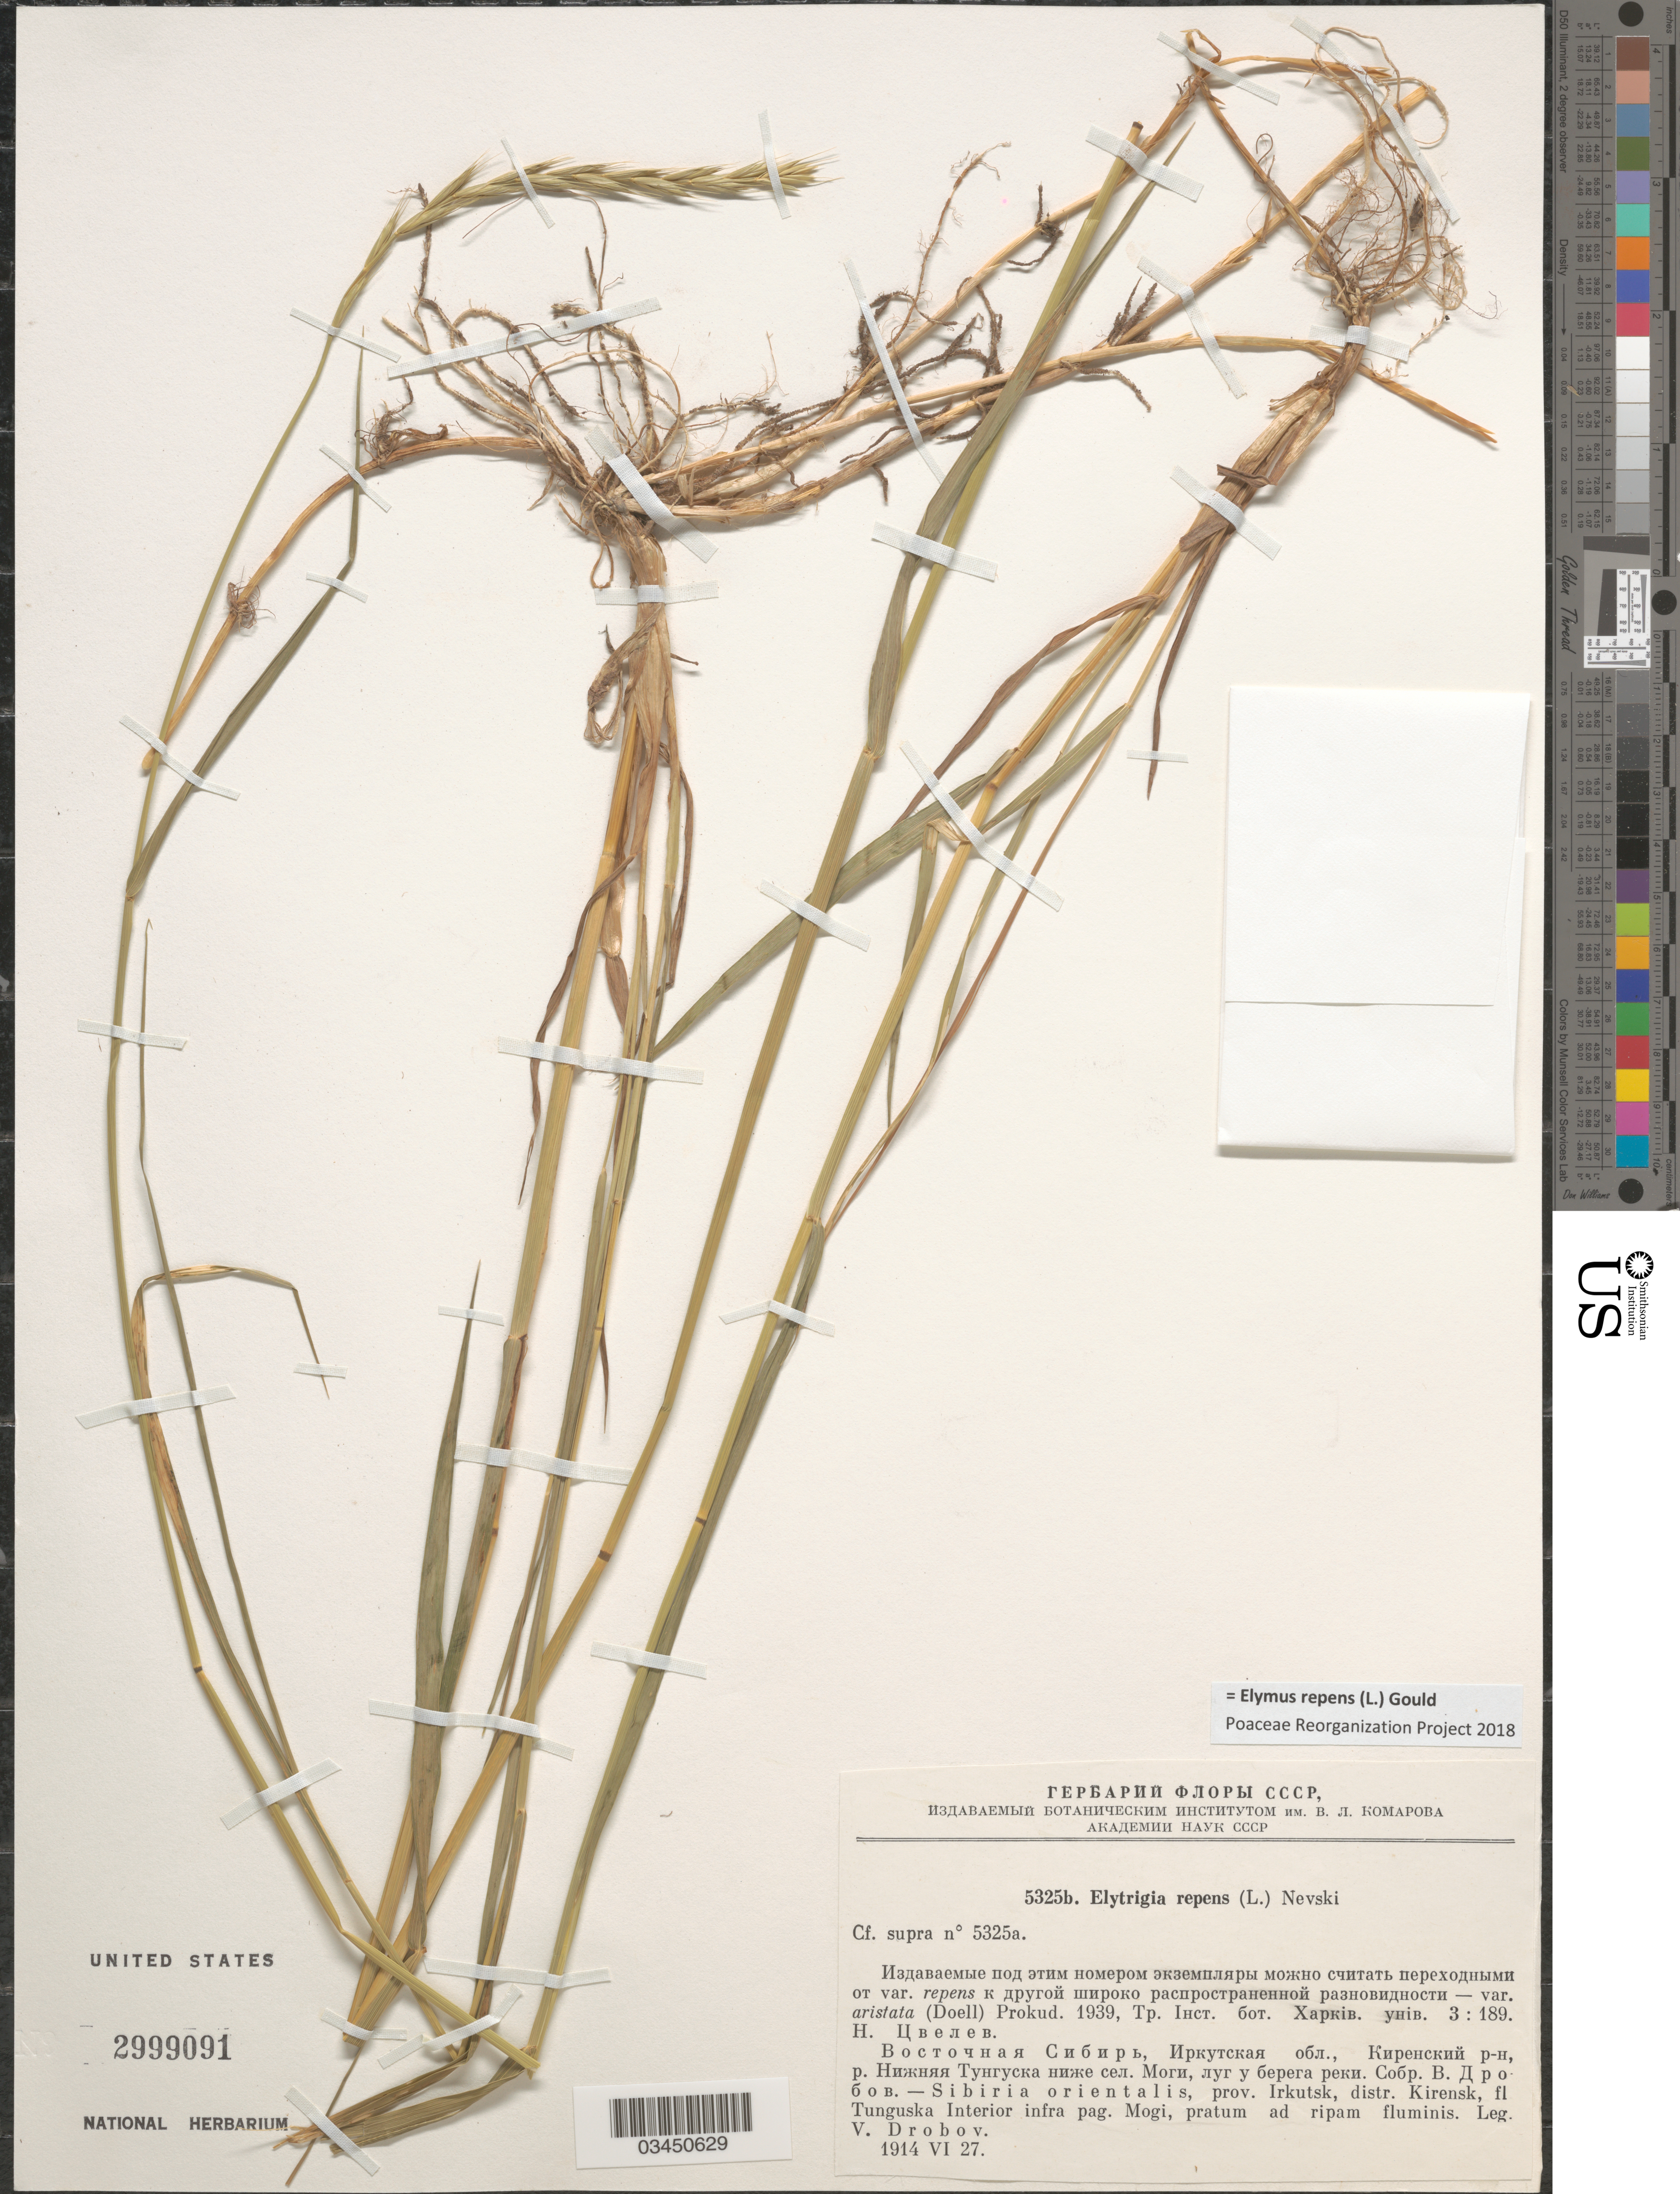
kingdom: Plantae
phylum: Tracheophyta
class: Liliopsida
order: Poales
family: Poaceae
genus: Elymus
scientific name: Elymus repens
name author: (L.) Gould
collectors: V. Drobov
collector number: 5325b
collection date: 1914-06-27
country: Russian Federation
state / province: Irkutsk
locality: Sibiria orientalis, distr. Kirensk, fl Tunguska Interior infra pag. Mogi, pratum ad ripam fluminis.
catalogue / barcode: US 2999091